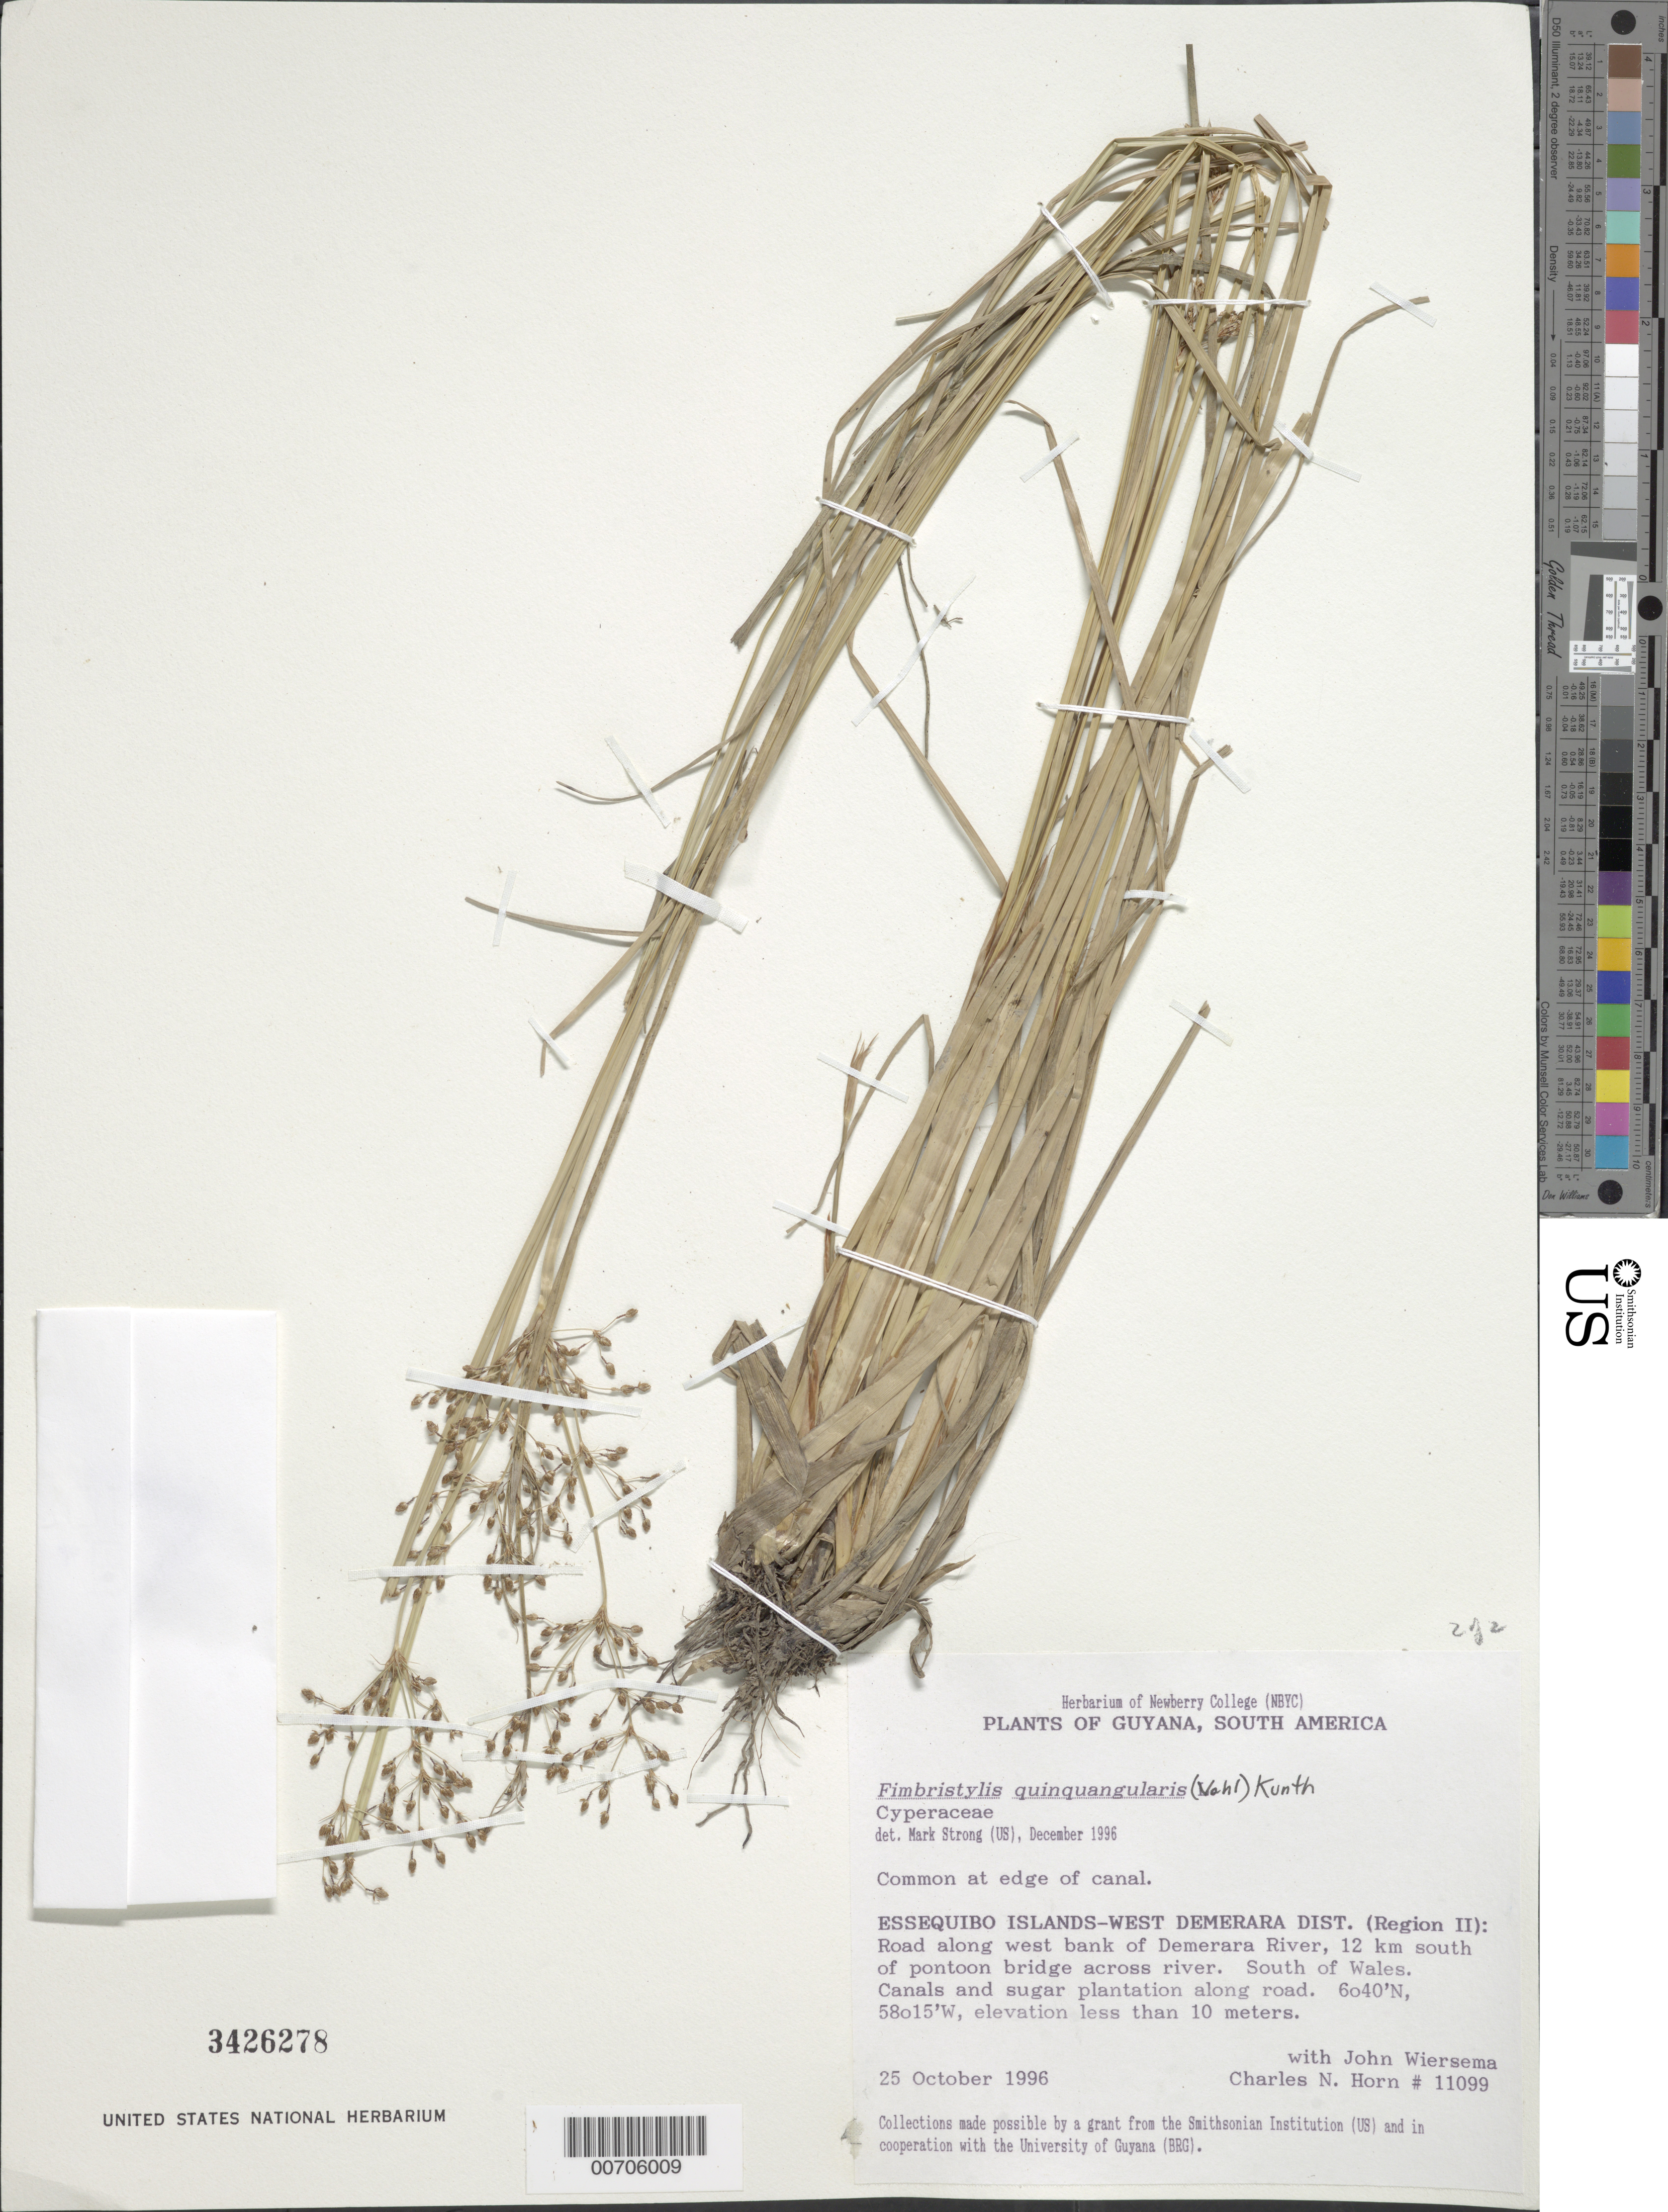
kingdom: Plantae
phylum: Tracheophyta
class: Liliopsida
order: Poales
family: Cyperaceae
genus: Fimbristylis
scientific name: Fimbristylis quinquangularis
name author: (Vahl) Kunth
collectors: C. N. Horn & J. H. Wiersema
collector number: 11099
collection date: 1996-10-25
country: Guyana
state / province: Essequibo Isl-W. Demerara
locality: (Region II): Road along west bank of Demerara River, 12 km south of pontoon bridge across river. South of Wales. Canals and sugar plantation along road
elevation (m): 10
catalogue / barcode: US 3426278